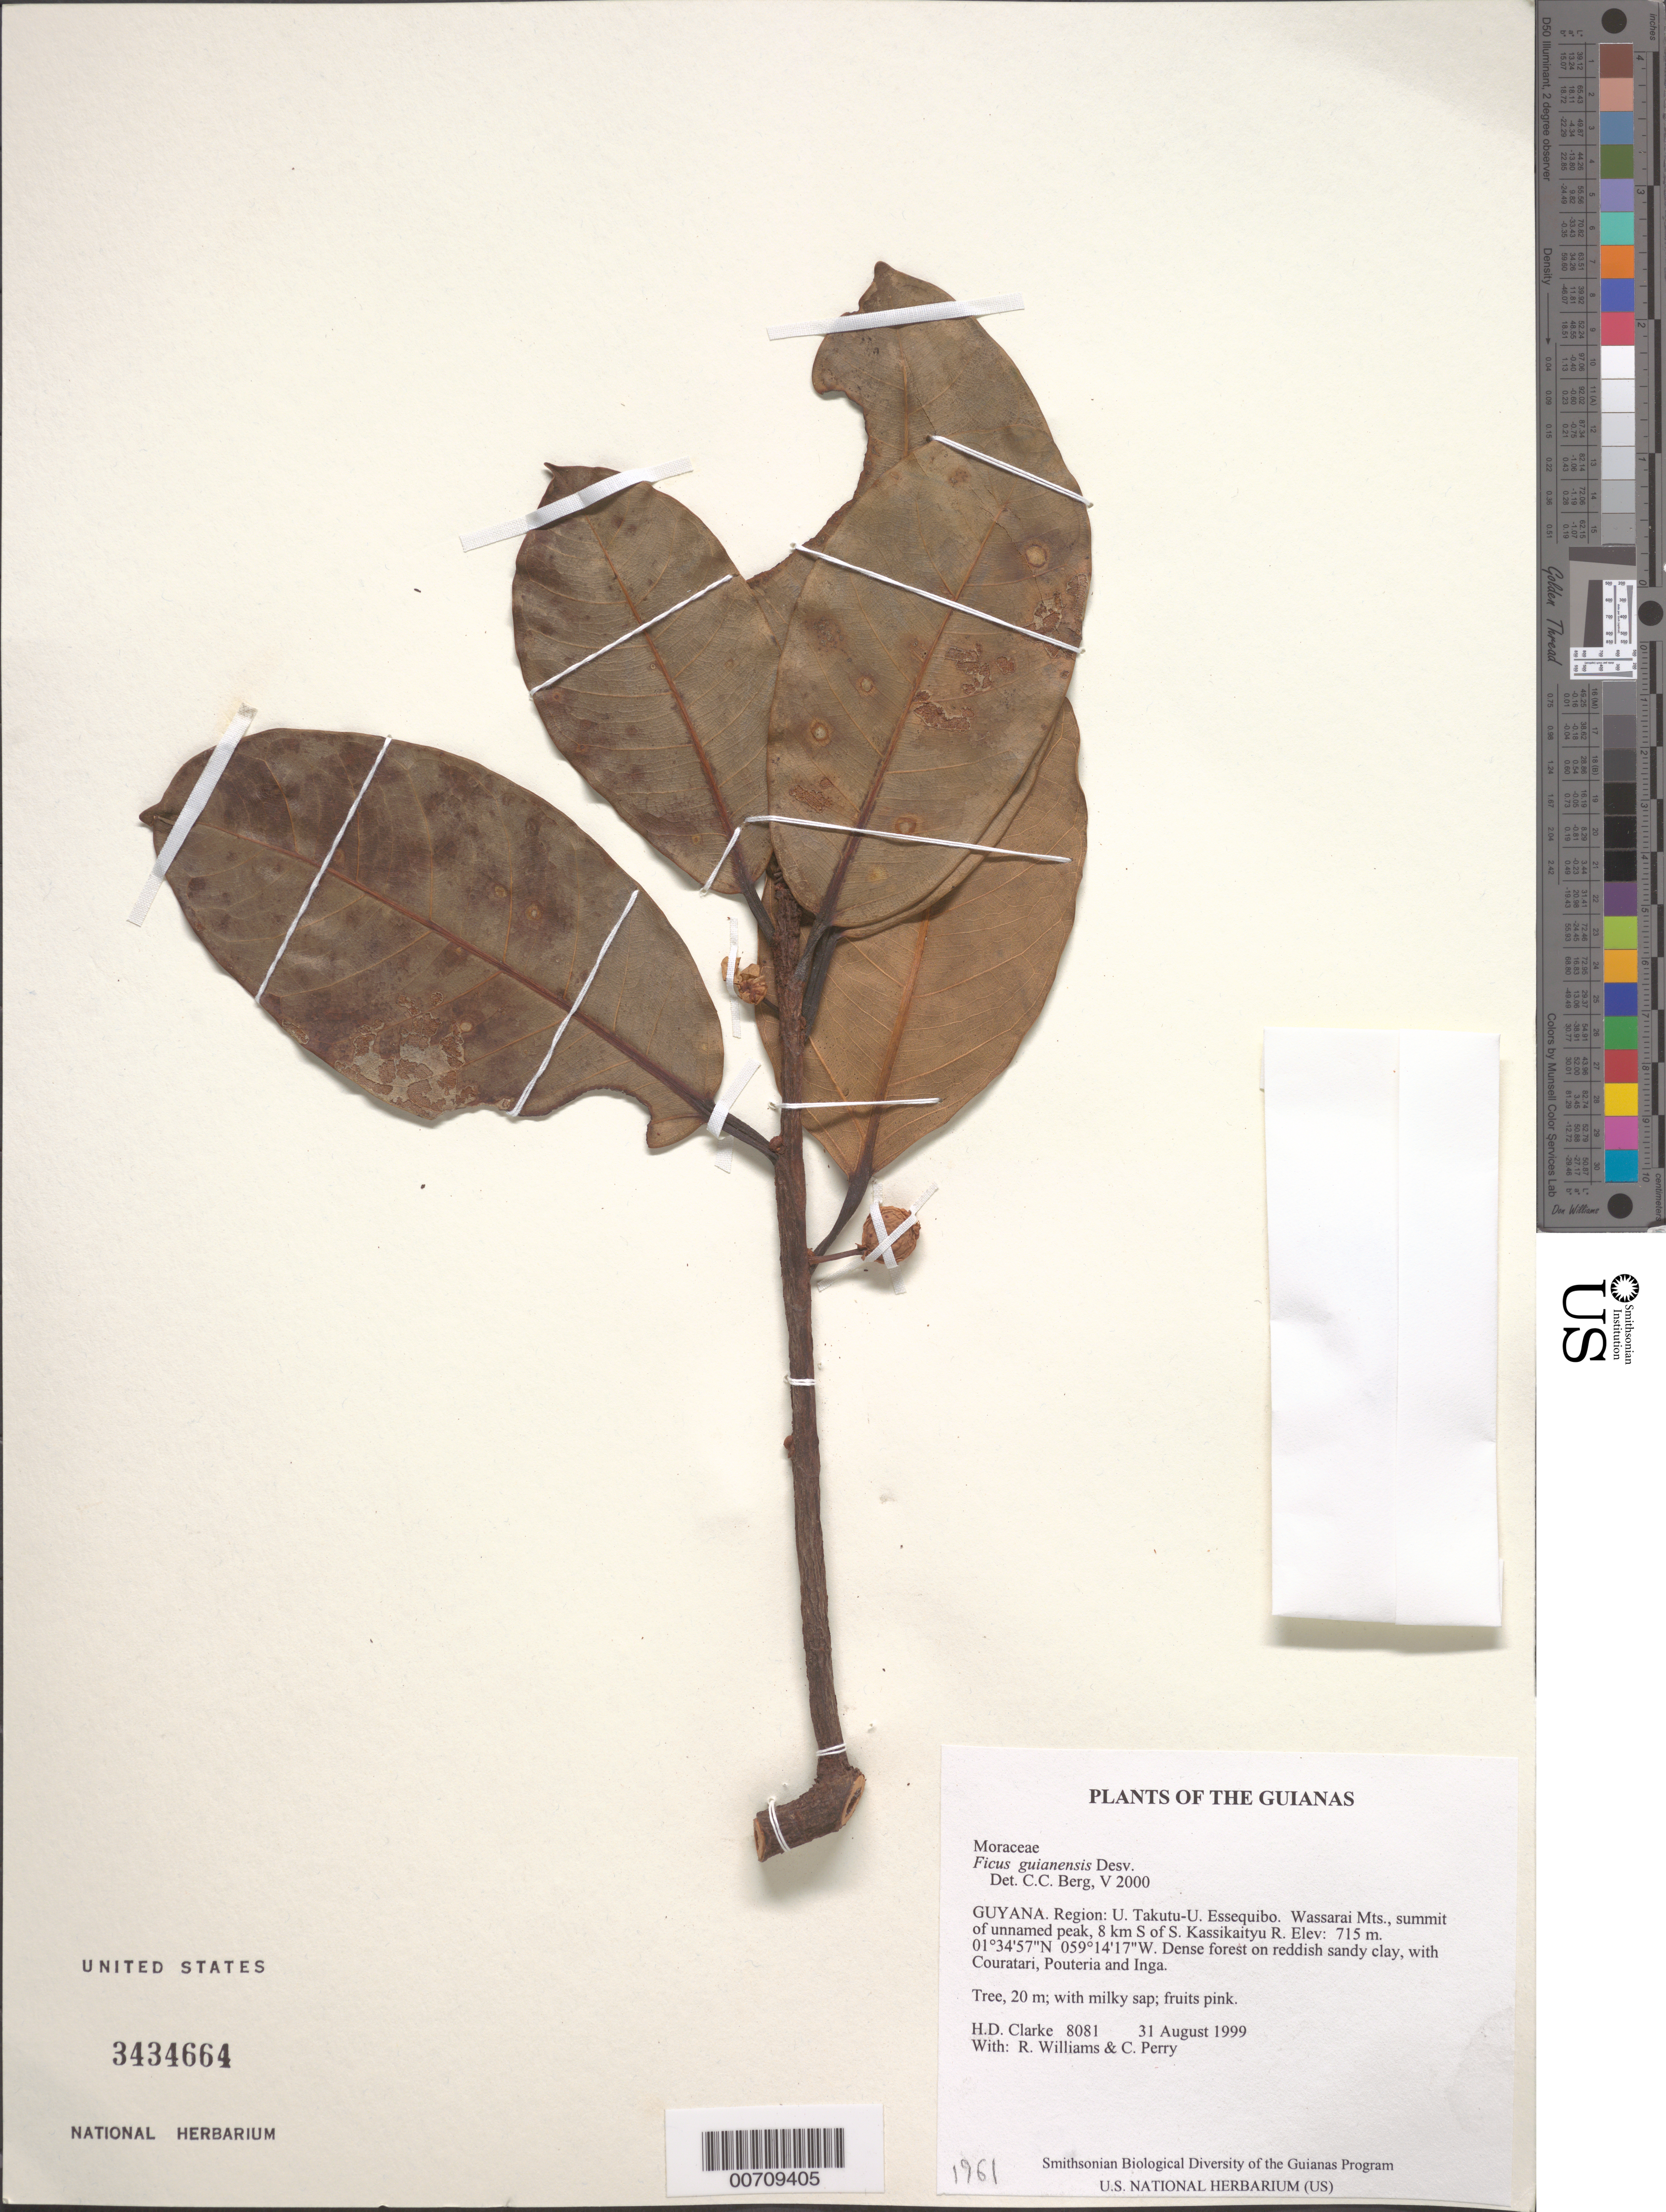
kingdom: Plantae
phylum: Tracheophyta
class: Magnoliopsida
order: Rosales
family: Moraceae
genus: Ficus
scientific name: Ficus guianensis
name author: Desv. ex Ham.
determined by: Berg, C. C.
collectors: H. D. Clarke, R. Williams & C. Perry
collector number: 8081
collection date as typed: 31 August 1999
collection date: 1999-08-31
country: Guyana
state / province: U. Takutu-U. Essequibo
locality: Wassarai Mts., summit of unnamed peak, 8 km S of S. Kassikaityu R.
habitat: Dense forest on reddish sandy clay, with Couratari, Pouteria and Inga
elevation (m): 715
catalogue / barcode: US 3434664